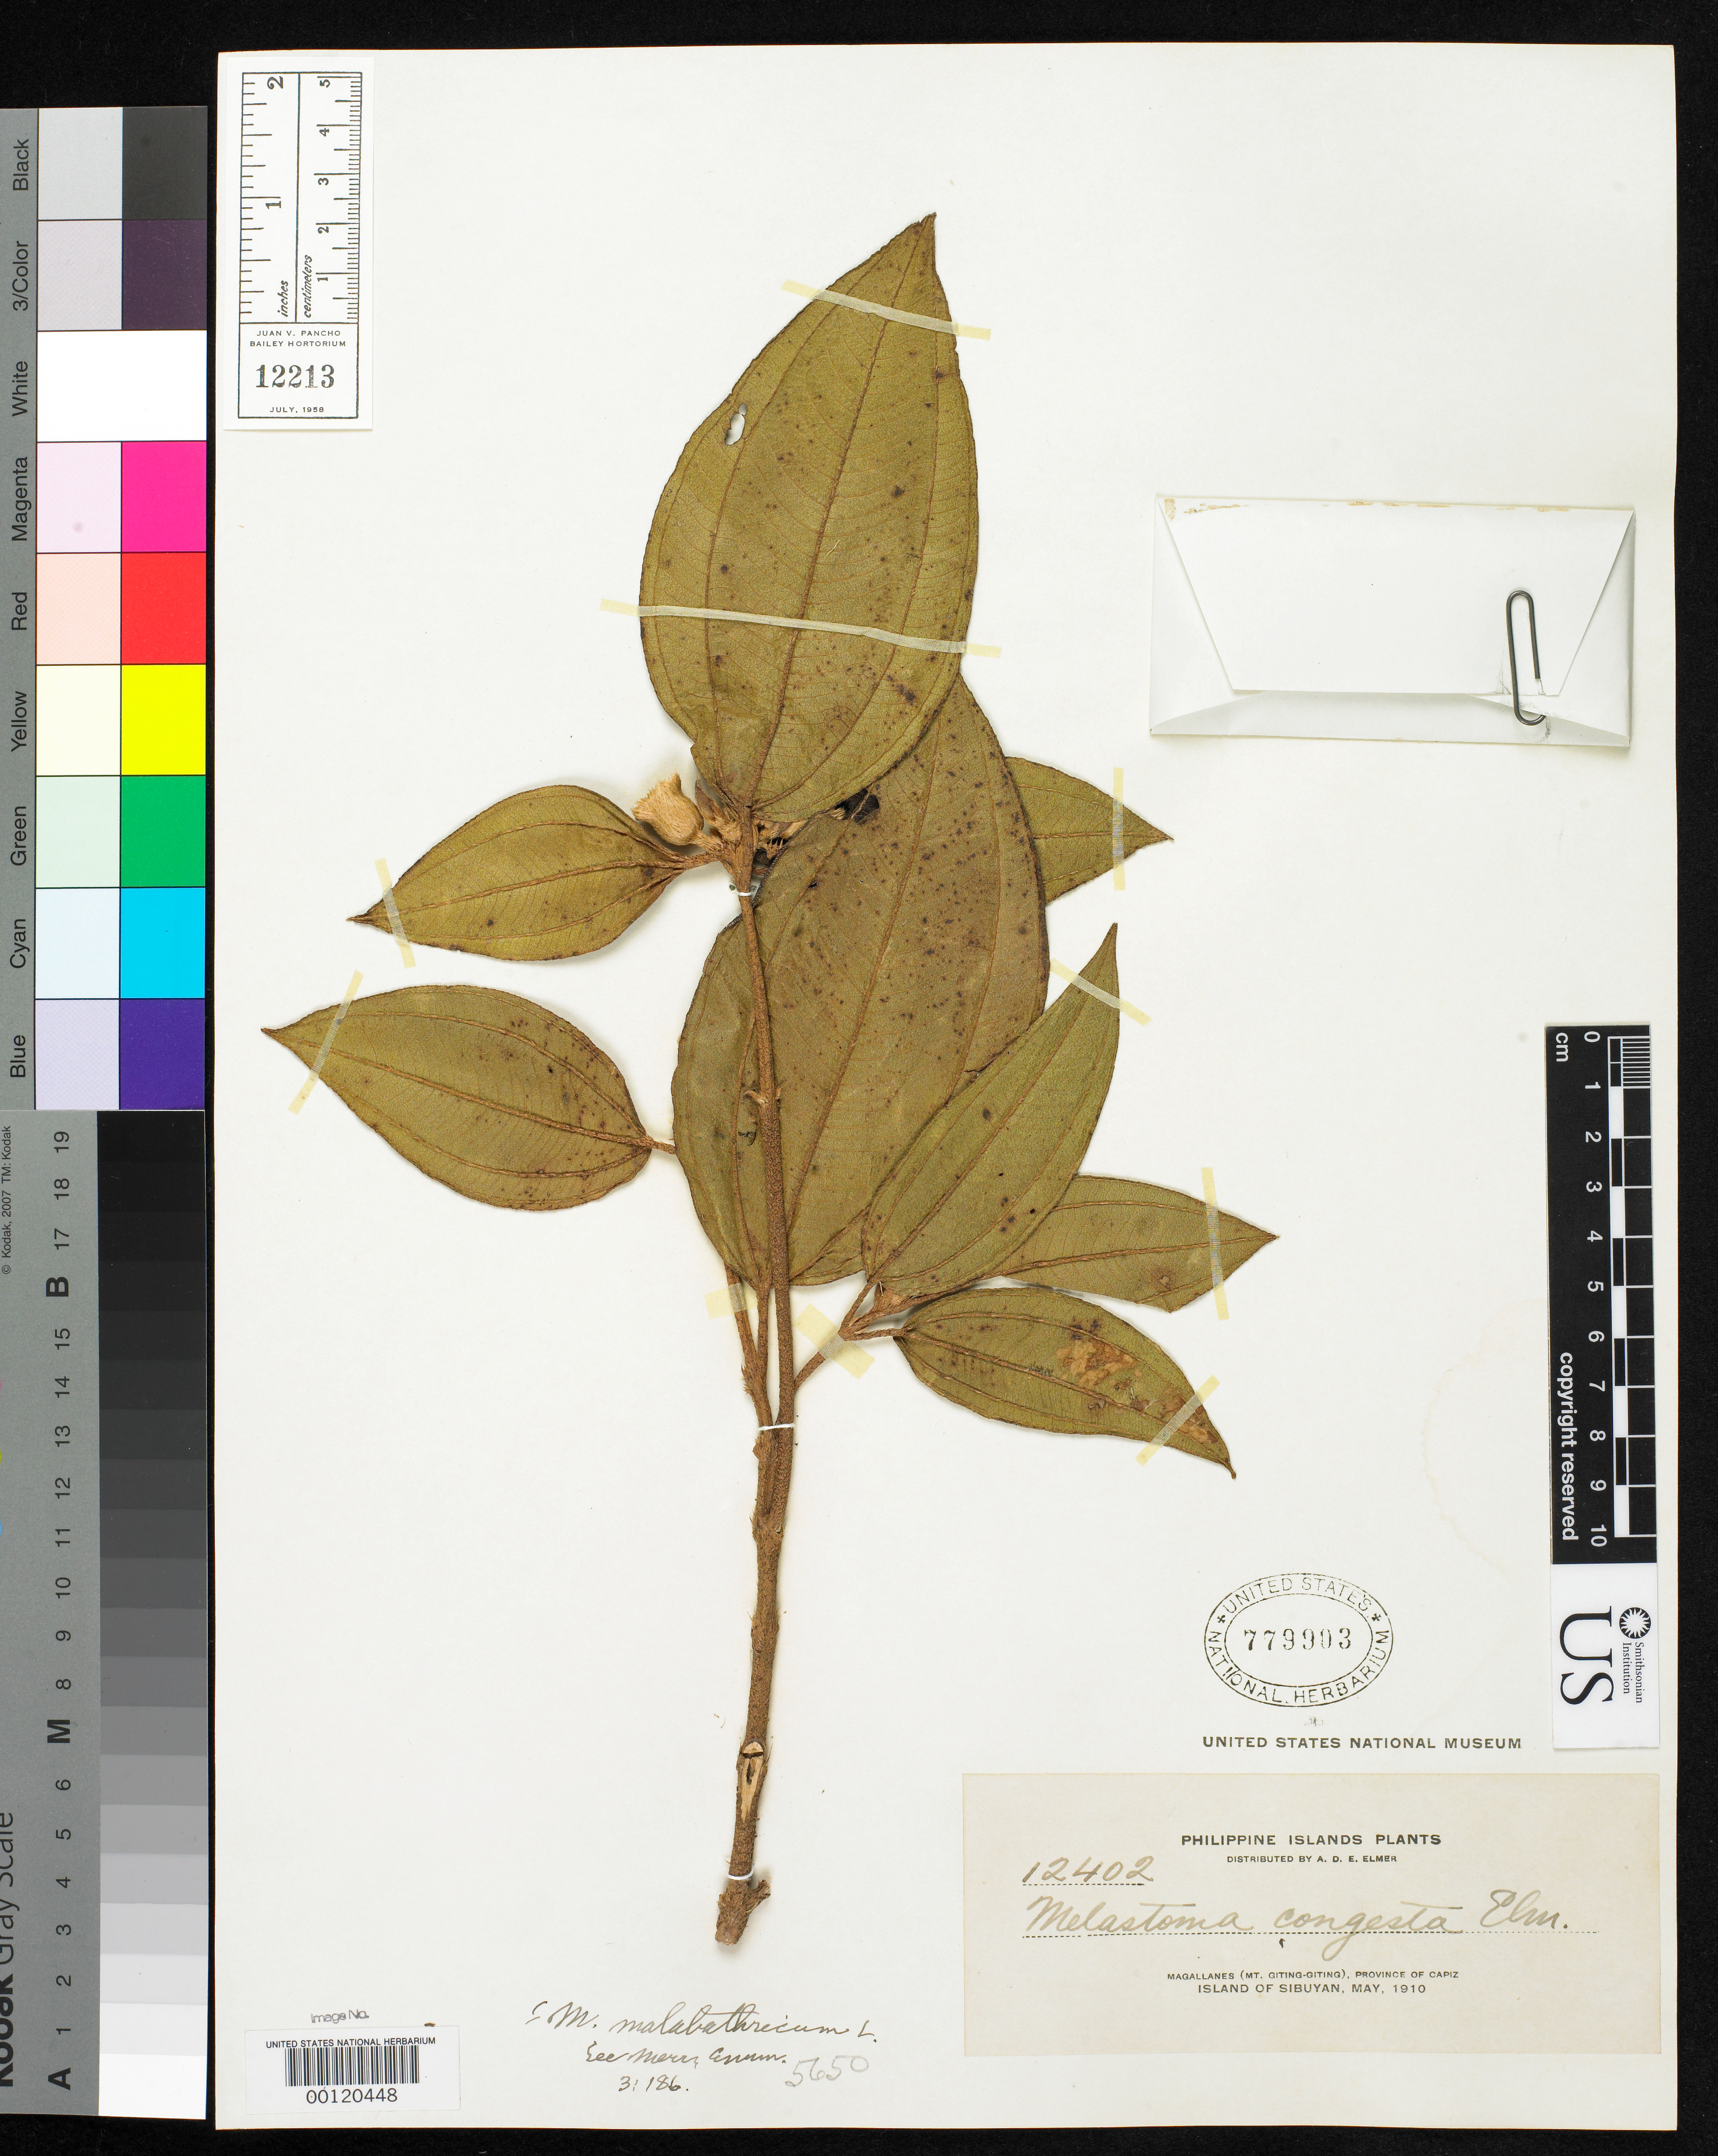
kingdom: Plantae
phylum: Tracheophyta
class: Magnoliopsida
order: Myrtales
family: Melastomataceae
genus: Melastoma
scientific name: Melastoma congesta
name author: Elmer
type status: Isotype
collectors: A. D. E. Elmer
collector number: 12402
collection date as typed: May 1910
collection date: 1910-05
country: Philippines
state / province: Mimaropa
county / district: Romblon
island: Sibuyan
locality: Magallanes, Mt. Giting-Giting.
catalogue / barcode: US 779903